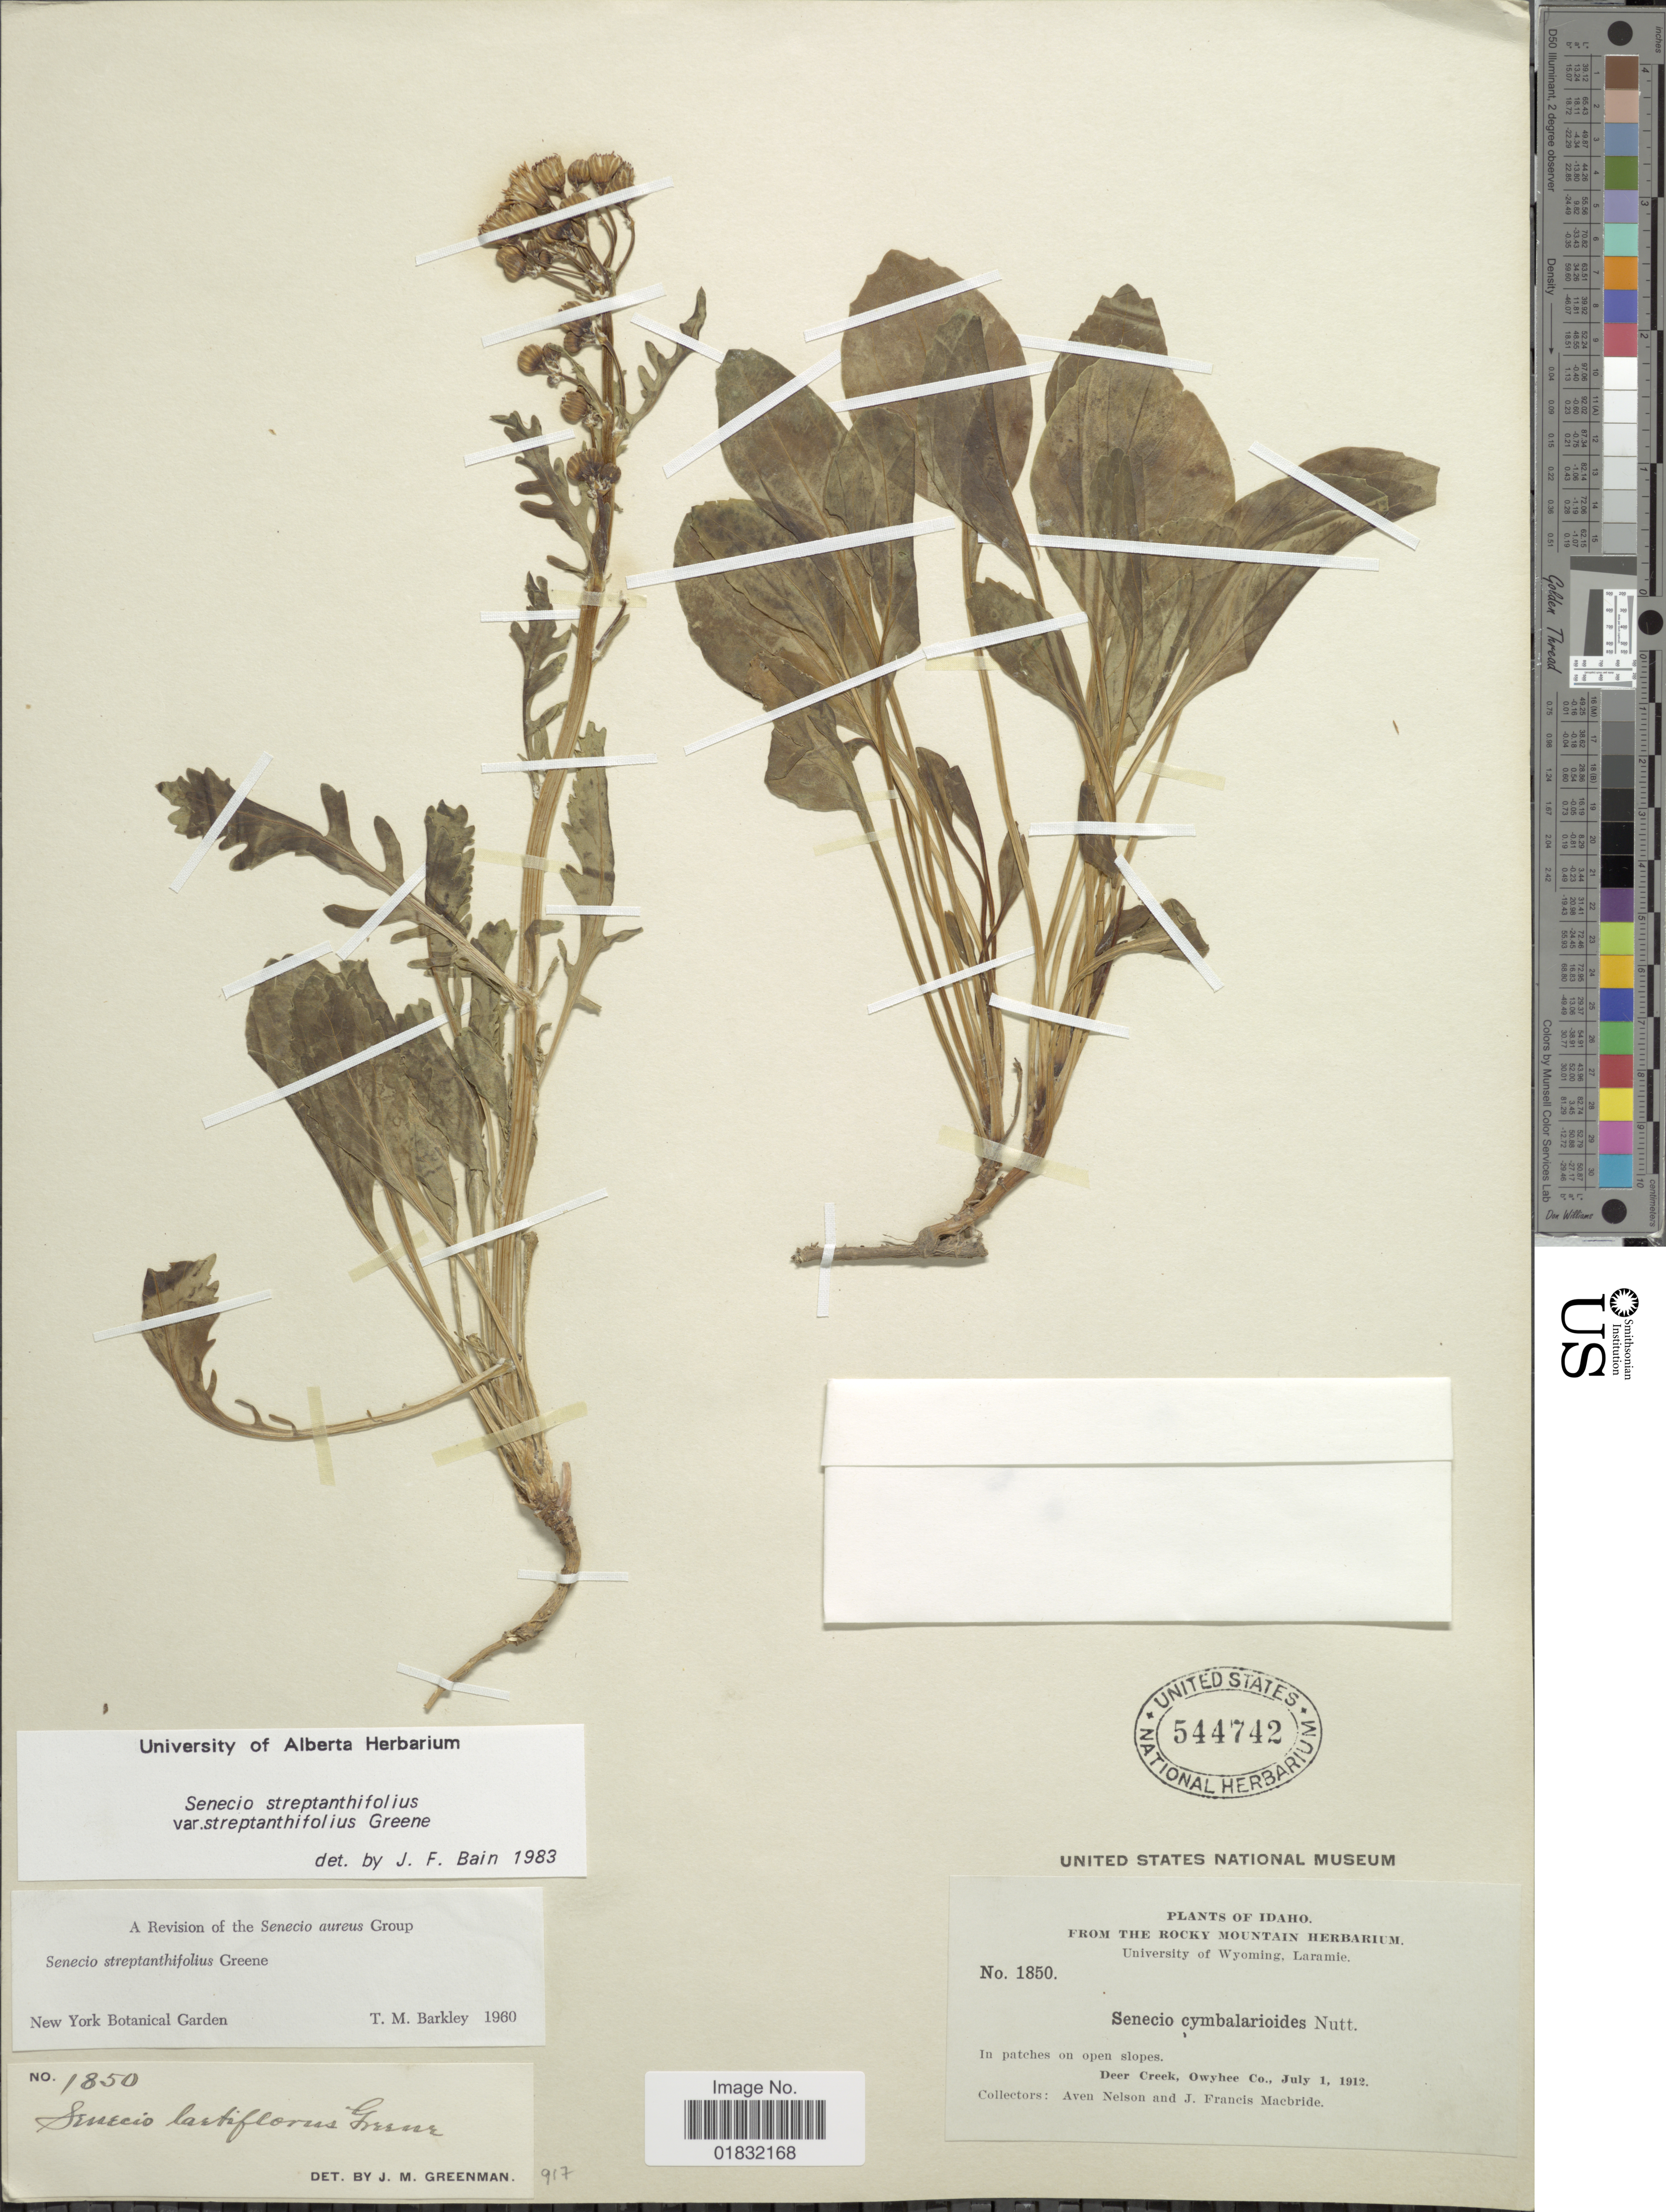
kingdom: Plantae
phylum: Tracheophyta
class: Magnoliopsida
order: Asterales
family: Asteraceae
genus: Packera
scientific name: Packera streptanthifolia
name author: (Greene) W.A. Weber & Á. Löve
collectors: A. Nelson & J. F. Macbride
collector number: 1850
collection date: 1912-07-01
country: United States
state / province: Idaho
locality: In patches on open slopes, Deer Creek, Owyhee Co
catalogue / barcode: US 544742